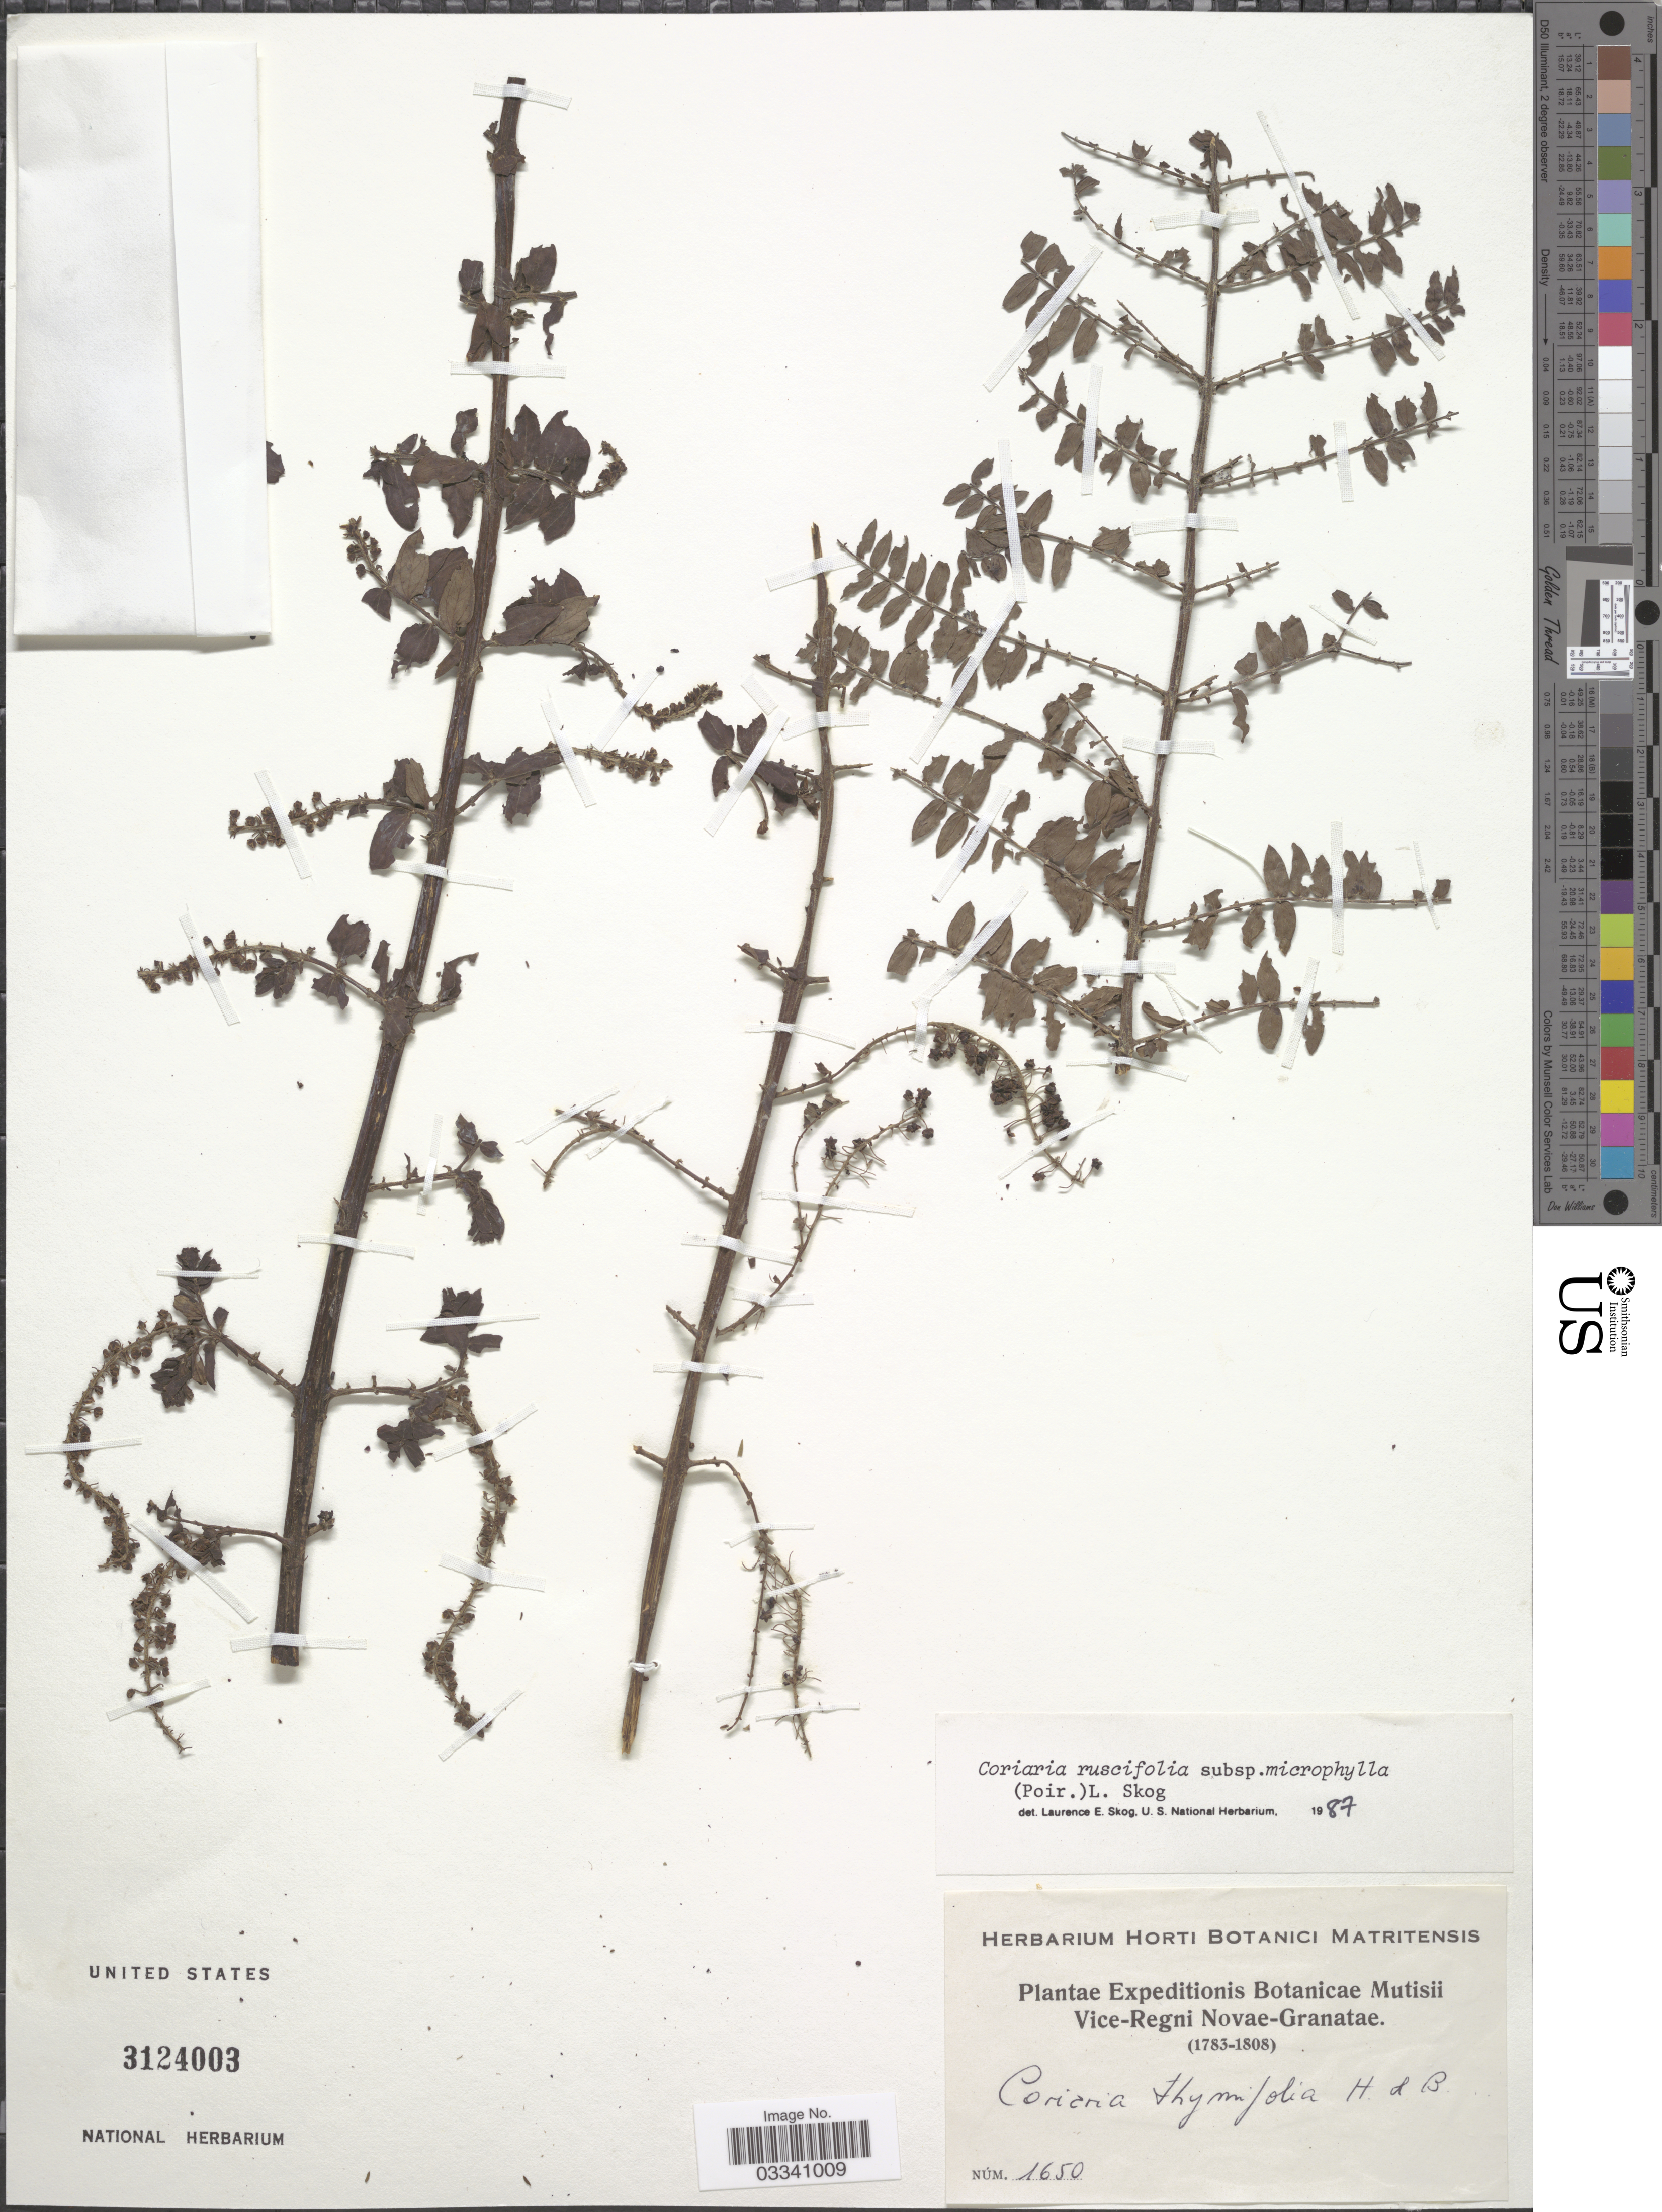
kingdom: Plantae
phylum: Tracheophyta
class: Magnoliopsida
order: Cucurbitales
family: Coriariaceae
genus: Coriaria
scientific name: Coriaria ruscifolia subsp. microphylla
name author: (Poir.) L.E. Skog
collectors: ex herb. Horti Botanici Matritensis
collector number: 1650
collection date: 1783/1808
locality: Botanicae Mutisii Vice-Regni Novae-Granatae.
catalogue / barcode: US 3124003